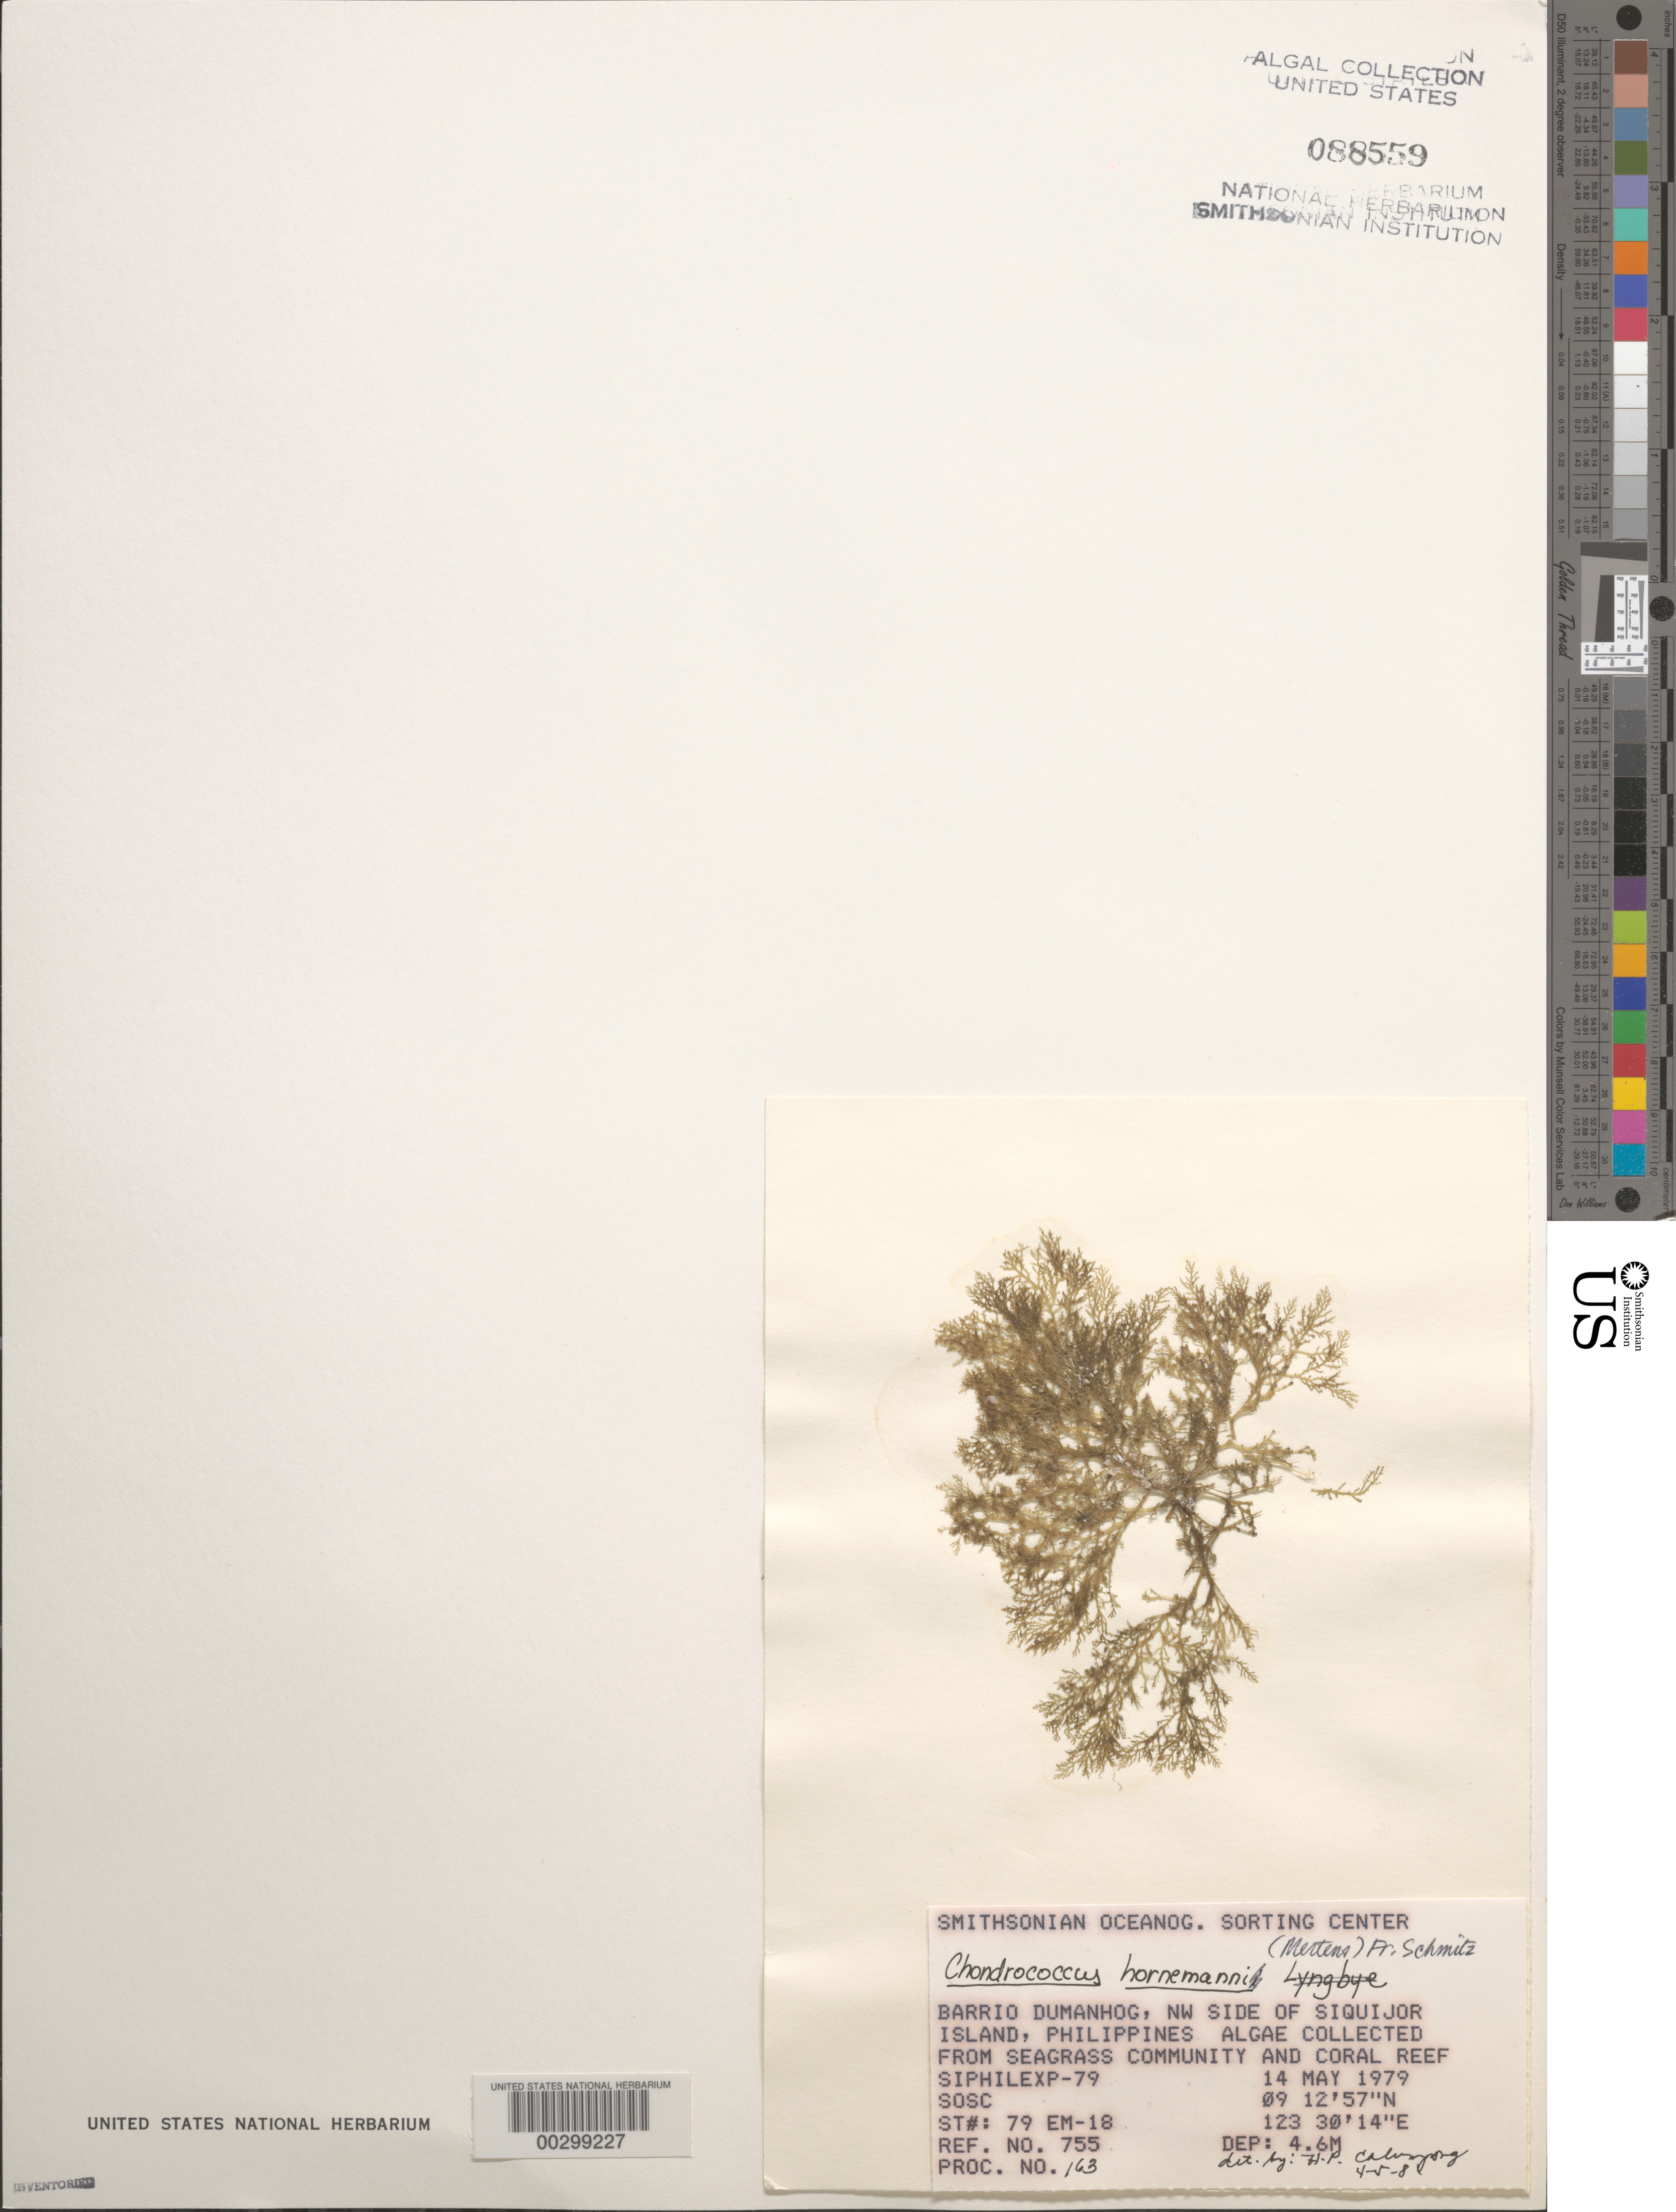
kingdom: Plantae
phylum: Rhodophyta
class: Florideophyceae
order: Gigartinales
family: Rhizophyllidaceae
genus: Portieria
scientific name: Portieria hornemannii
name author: (Lyngbye) P.C. Silva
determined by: Algae name updating Project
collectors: SOSC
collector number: Station 79 Em-18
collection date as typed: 14 May 1979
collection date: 1979-05-14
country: Philippines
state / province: Central Visayas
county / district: Siquijor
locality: Visayan, Barrio dumanhog, siquijor island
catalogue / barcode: US 88559